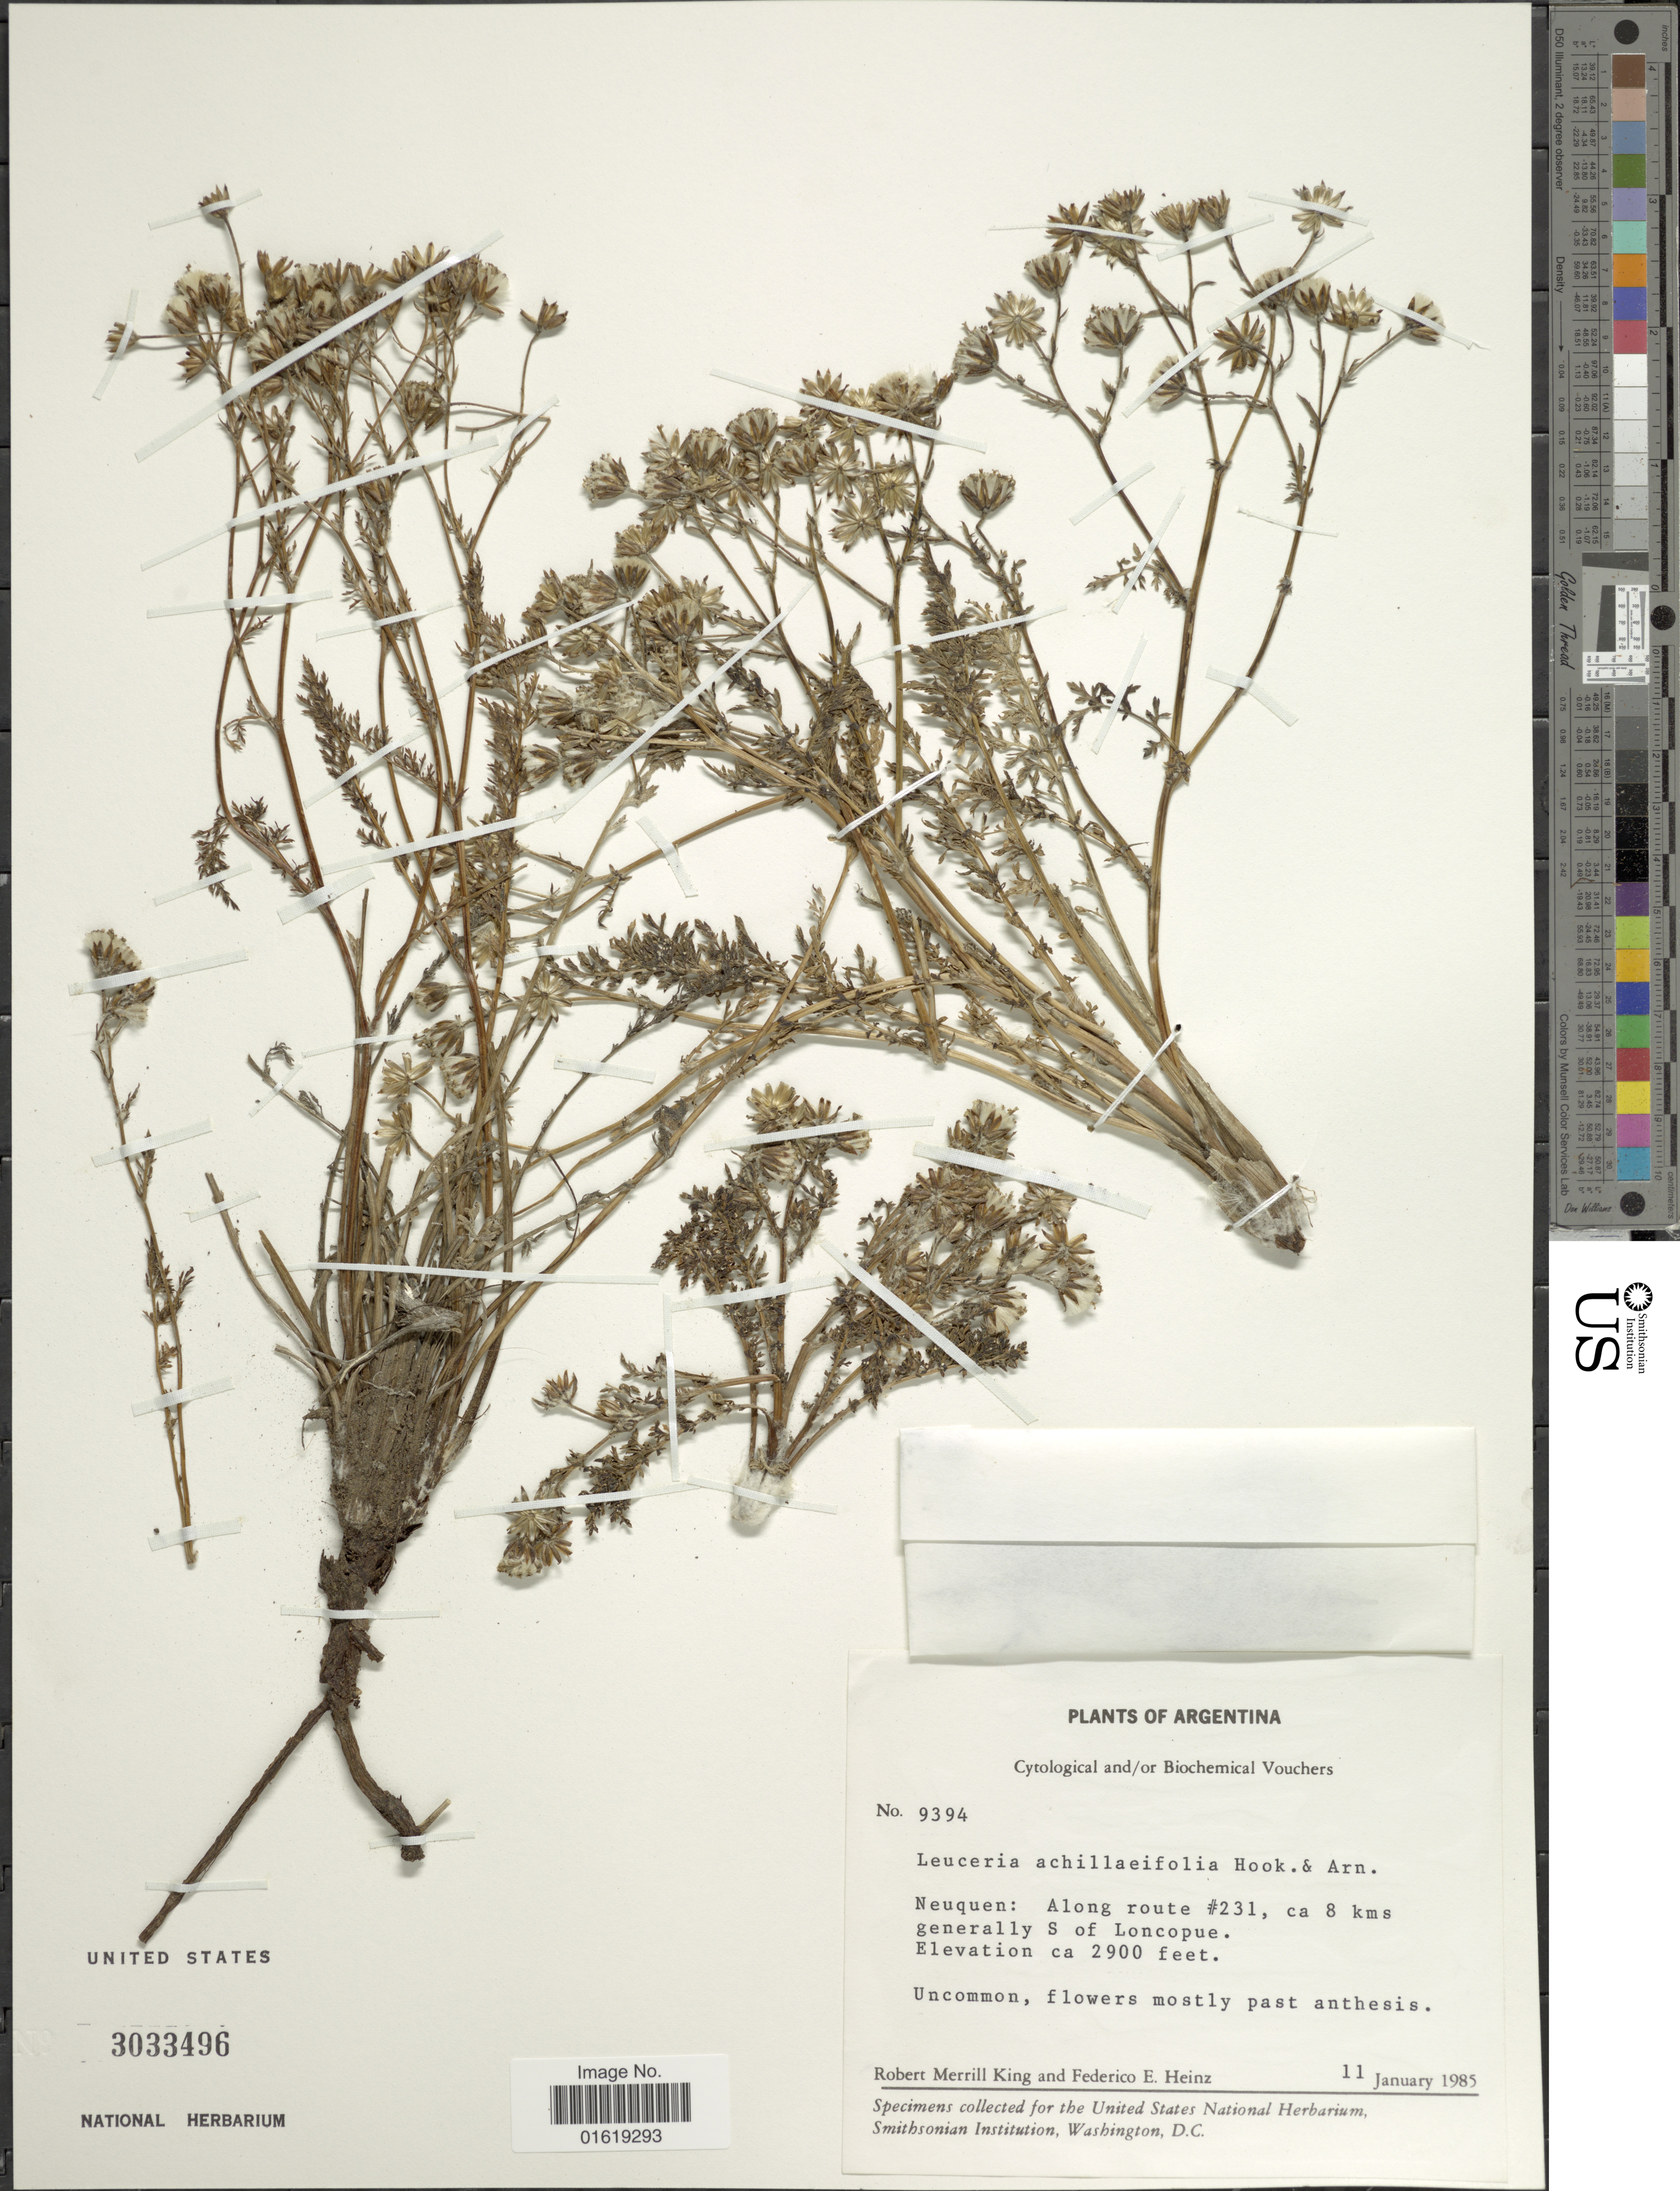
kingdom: Plantae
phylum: Tracheophyta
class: Magnoliopsida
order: Asterales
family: Asteraceae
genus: Leucheria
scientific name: Leucheria achillaeifolia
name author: Hook. & Arn.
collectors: R. M. King & F. Heinz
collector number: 9394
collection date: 1985-01-11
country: Argentina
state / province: Neuquen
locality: Neuquen: Along route #231, ca 8 kms generally S of Loncopue.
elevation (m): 884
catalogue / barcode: US 3033496